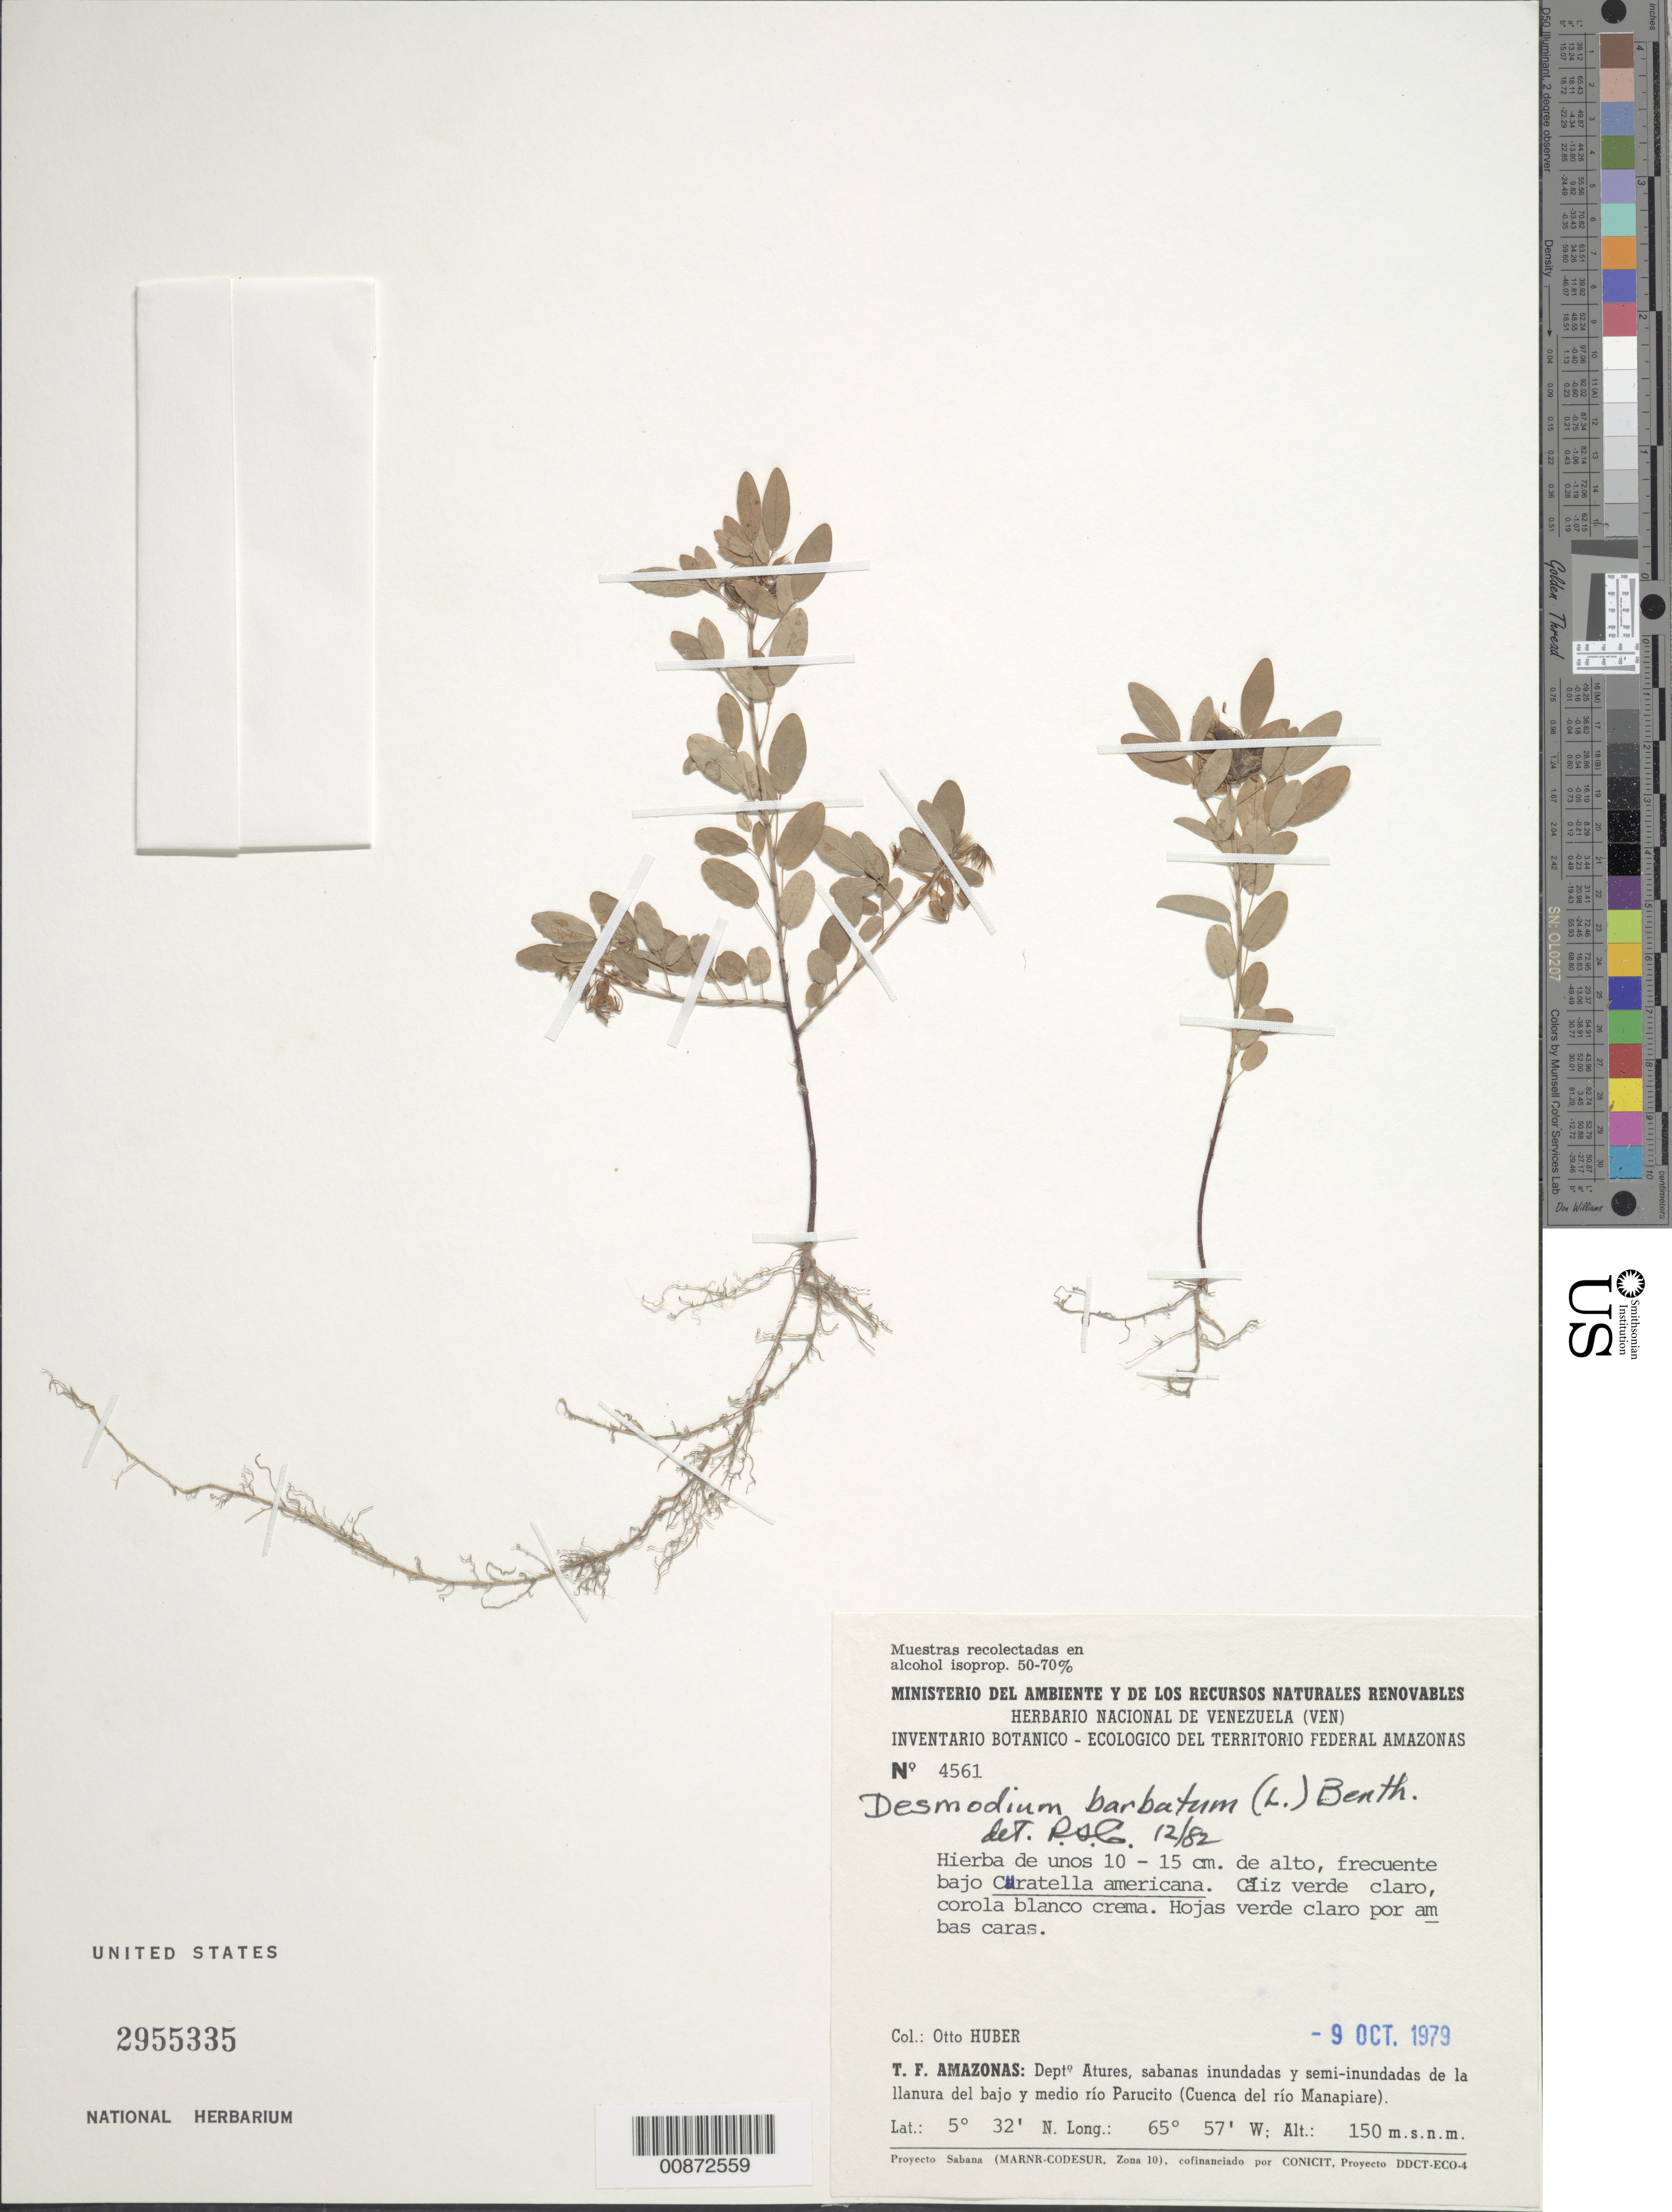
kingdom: Plantae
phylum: Tracheophyta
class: Magnoliopsida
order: Fabales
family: Fabaceae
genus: Grona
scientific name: Grona barbata var. barbata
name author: (L.) H. Ohashi & K. Ohashi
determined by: Strong, Mark T., (BOT), Smithsonian Institution - National Museum of Natural History (UNITED STATES)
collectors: O. Huber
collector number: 4561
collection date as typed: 9-Oct-79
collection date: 1979-10-09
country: Venezuela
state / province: Amazonas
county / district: Atures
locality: Río Parucito (Cuenca del Río Manapiare)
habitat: Sabanas inundadas y semi-inundadas de la llanura; bajo Curatella americana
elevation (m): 150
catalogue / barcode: US 2955335